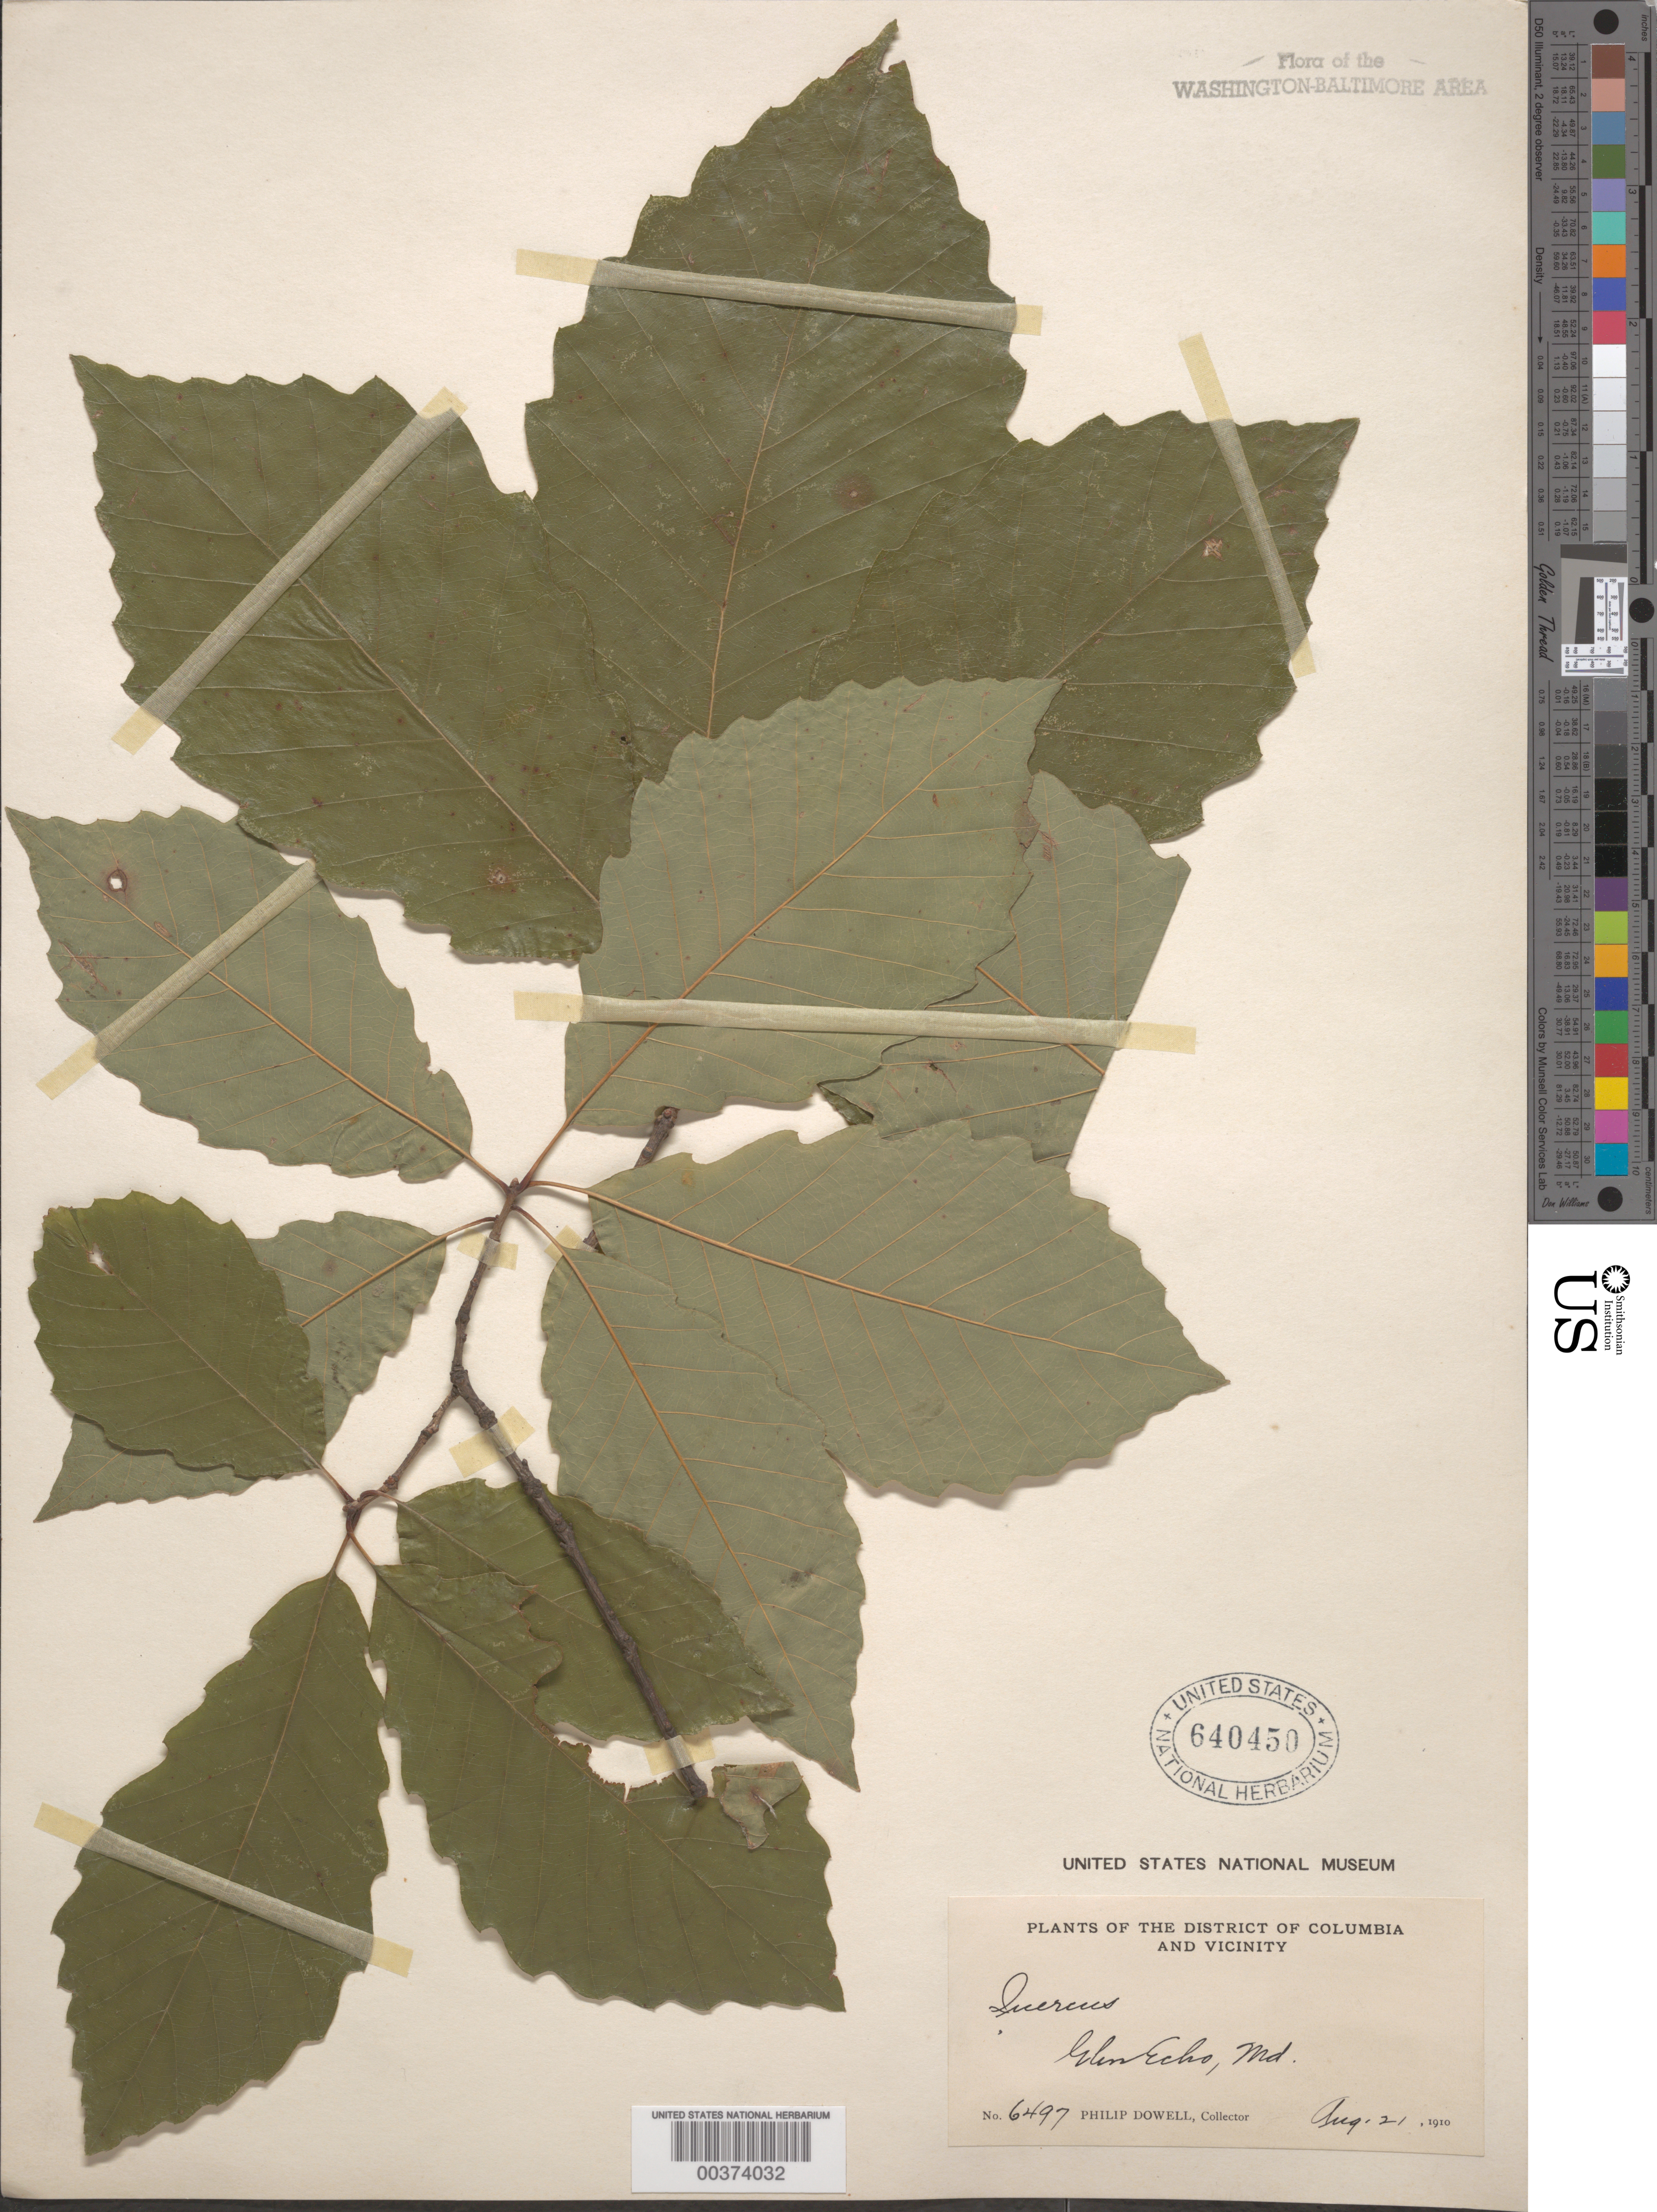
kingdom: Plantae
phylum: Tracheophyta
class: Magnoliopsida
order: Fagales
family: Fagaceae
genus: Quercus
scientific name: Quercus sp.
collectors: P. Dowell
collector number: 6497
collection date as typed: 21 Aug 1910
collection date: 1910-08-21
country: United States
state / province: Maryland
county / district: Montgomery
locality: Glen Echo C. & O. Canal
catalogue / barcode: US 640450